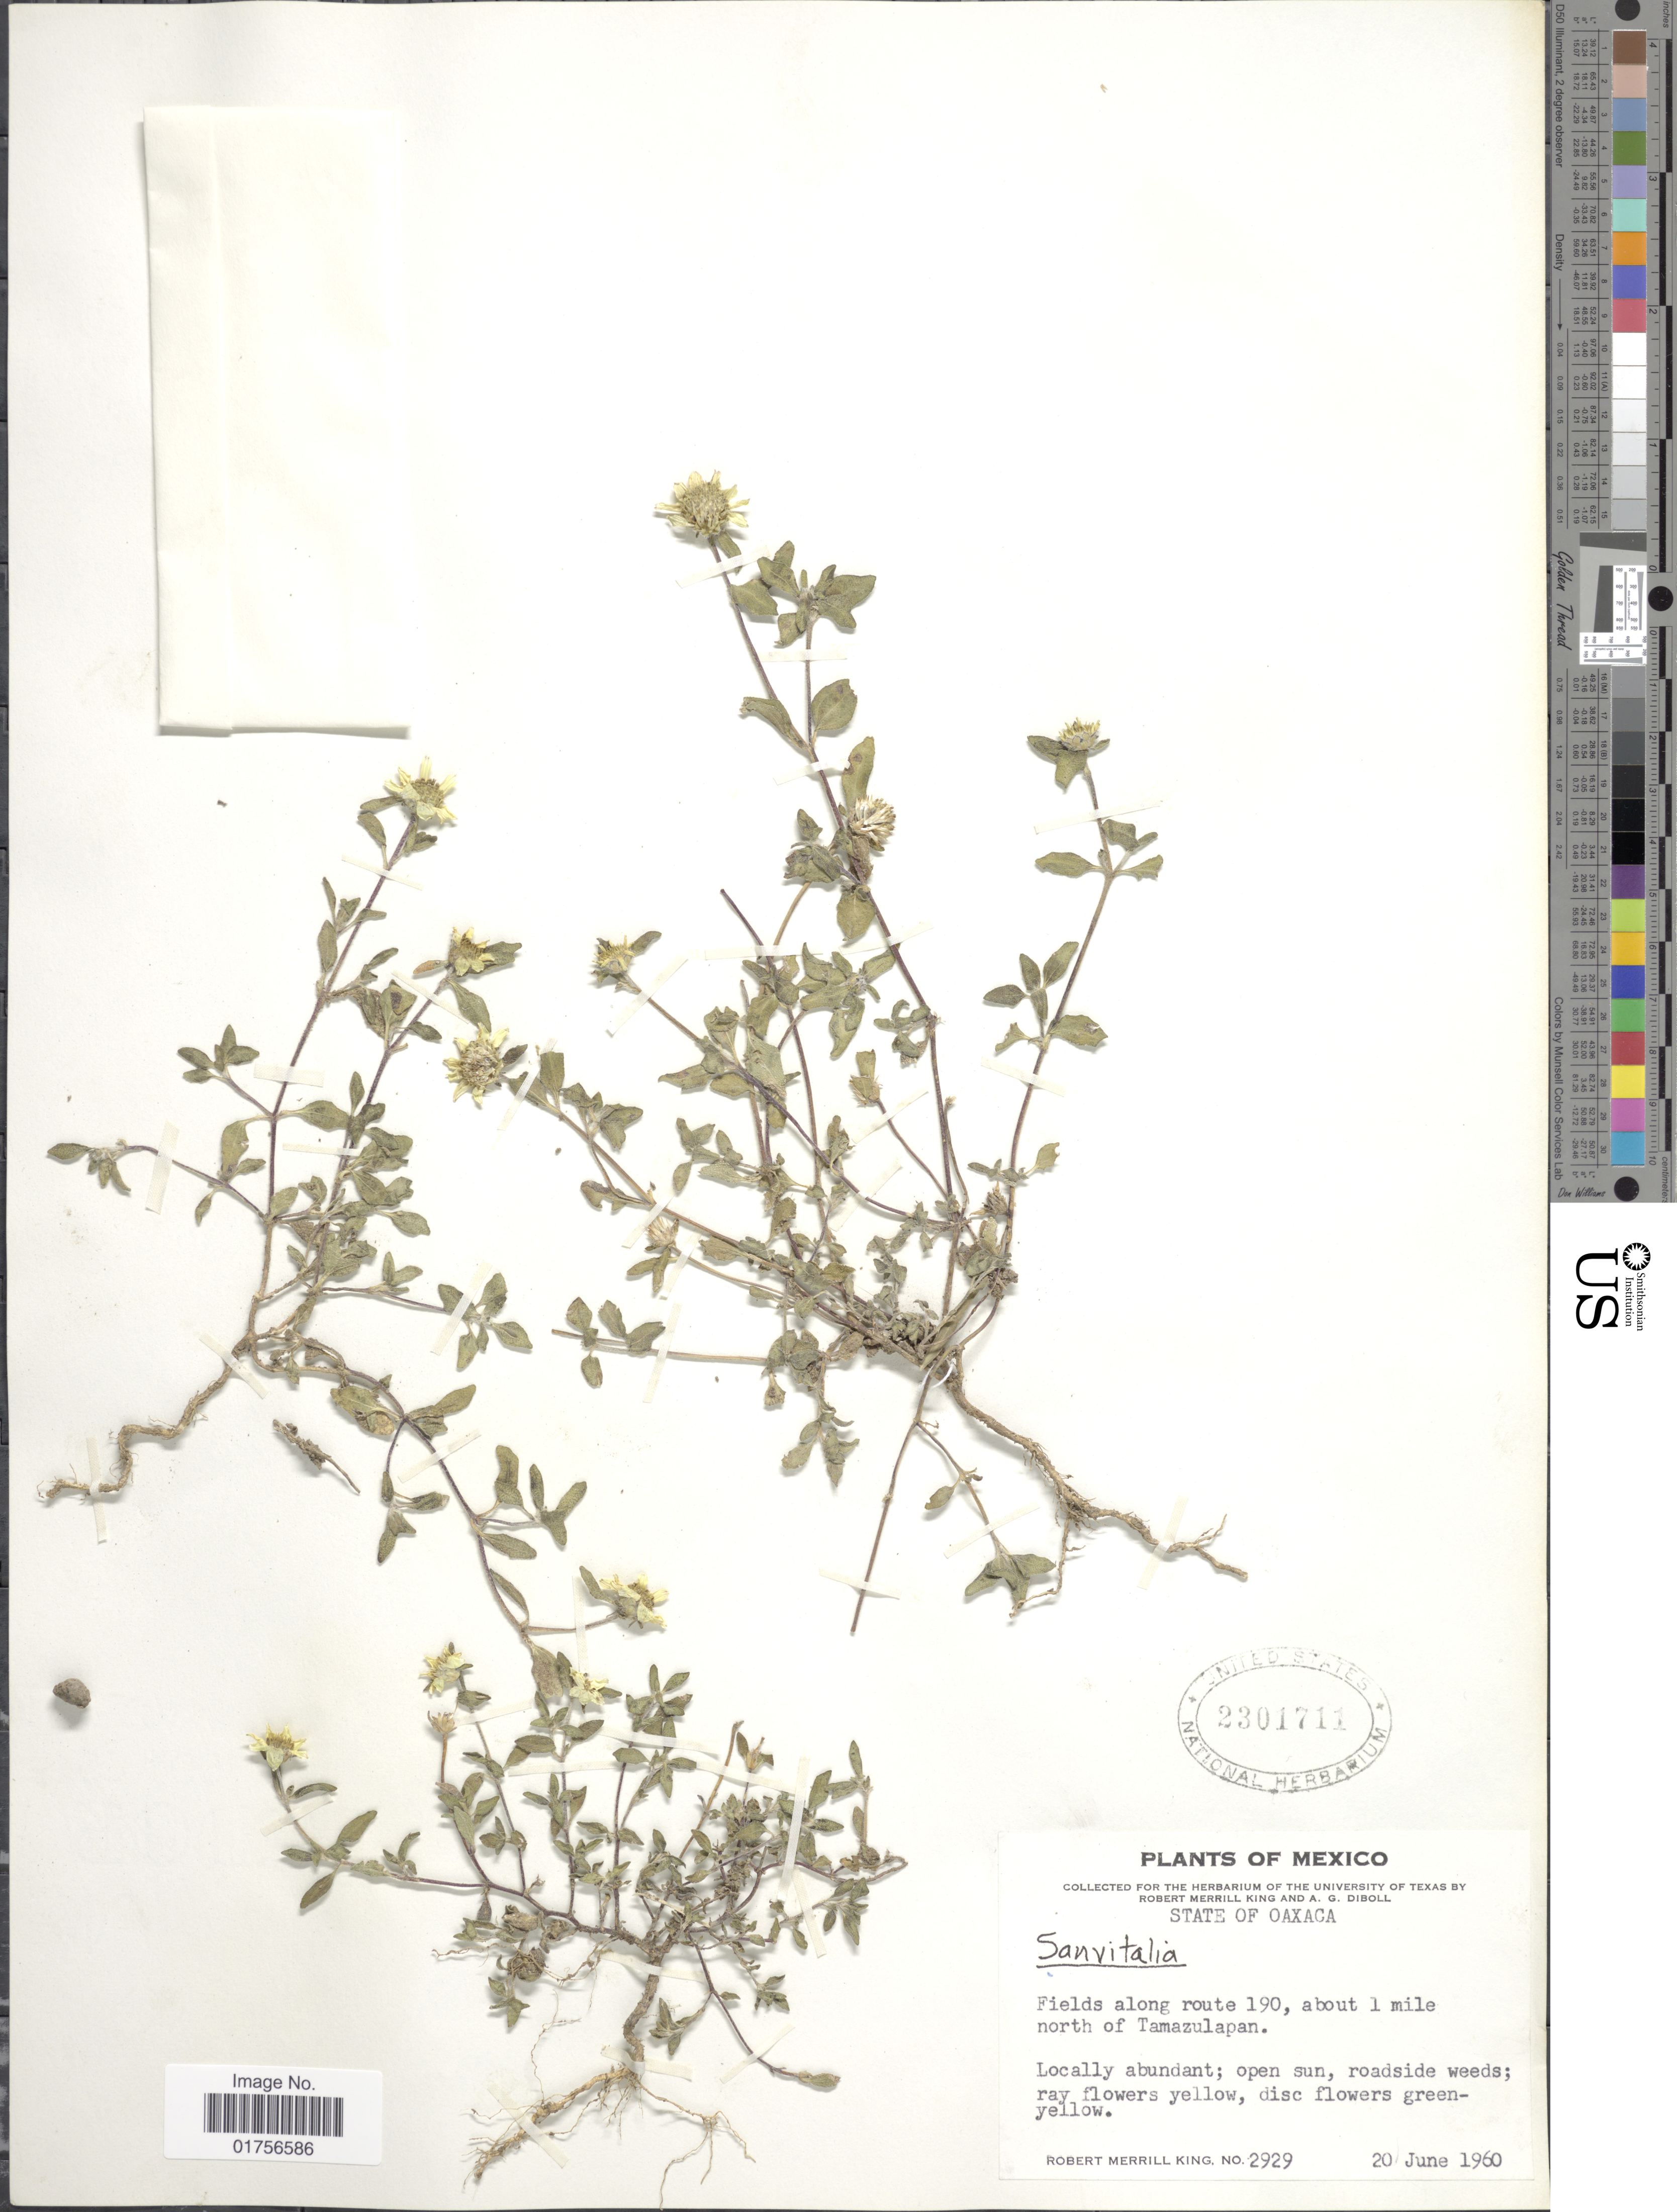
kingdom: Plantae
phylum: Tracheophyta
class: Magnoliopsida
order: Asterales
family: Asteraceae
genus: Sanvitalia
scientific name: Sanvitalia procumbens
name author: Lam.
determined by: Skibicki, Samuel V.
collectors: R. M. King & A. Diboll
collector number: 2929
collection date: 1960-06-20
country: Mexico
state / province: Oaxaca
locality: State of Oaxaca, Fields along route 190, about 1 mile north of Tamazulapan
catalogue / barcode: US 2301711